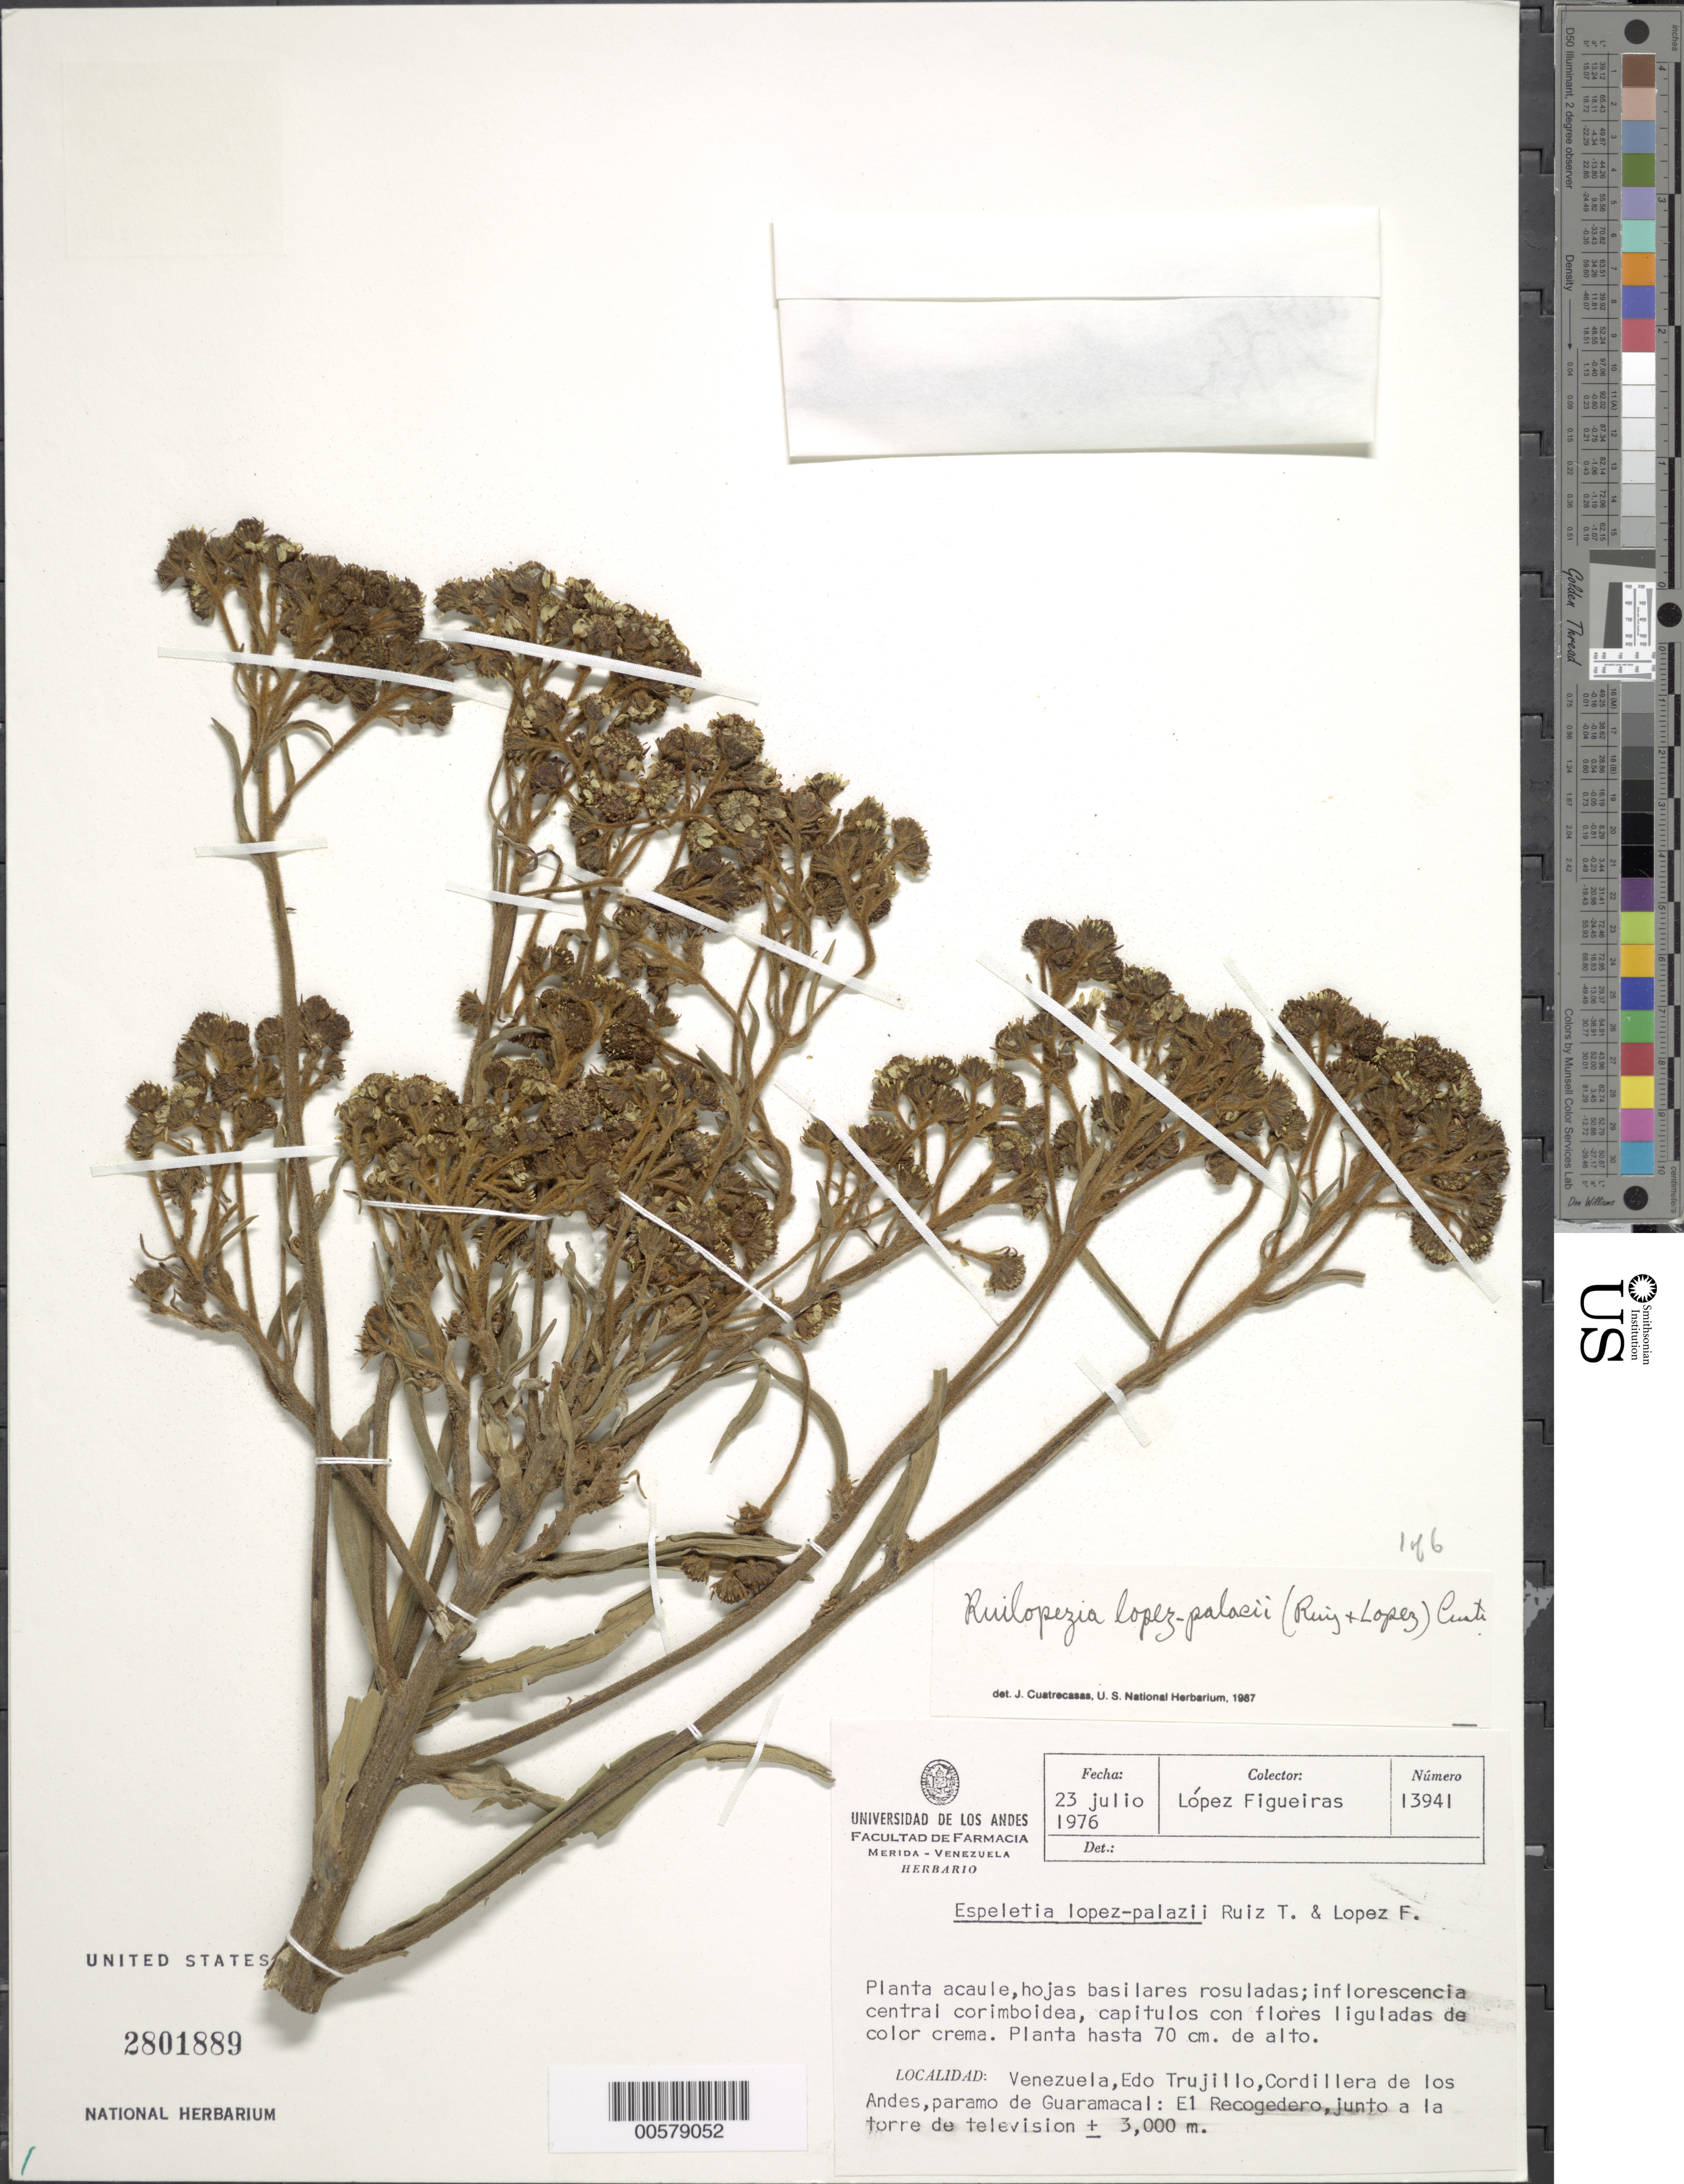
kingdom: Plantae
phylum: Tracheophyta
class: Magnoliopsida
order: Asterales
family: Asteraceae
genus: Ruilopezia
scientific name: Ruilopezia lopez-palacii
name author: (Ruíz-Terán & López Fig.) Cuatrec.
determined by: Cuatrecasas, J.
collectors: M. López Figueiras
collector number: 13941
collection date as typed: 23 Jul 1976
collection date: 1976-07-23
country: Venezuela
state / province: Trujillo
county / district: Boconó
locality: Cordillera de los Andes, paramo de Guaramacal: El Recogedero, junto a la torre de television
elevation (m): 3000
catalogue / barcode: US 2801889